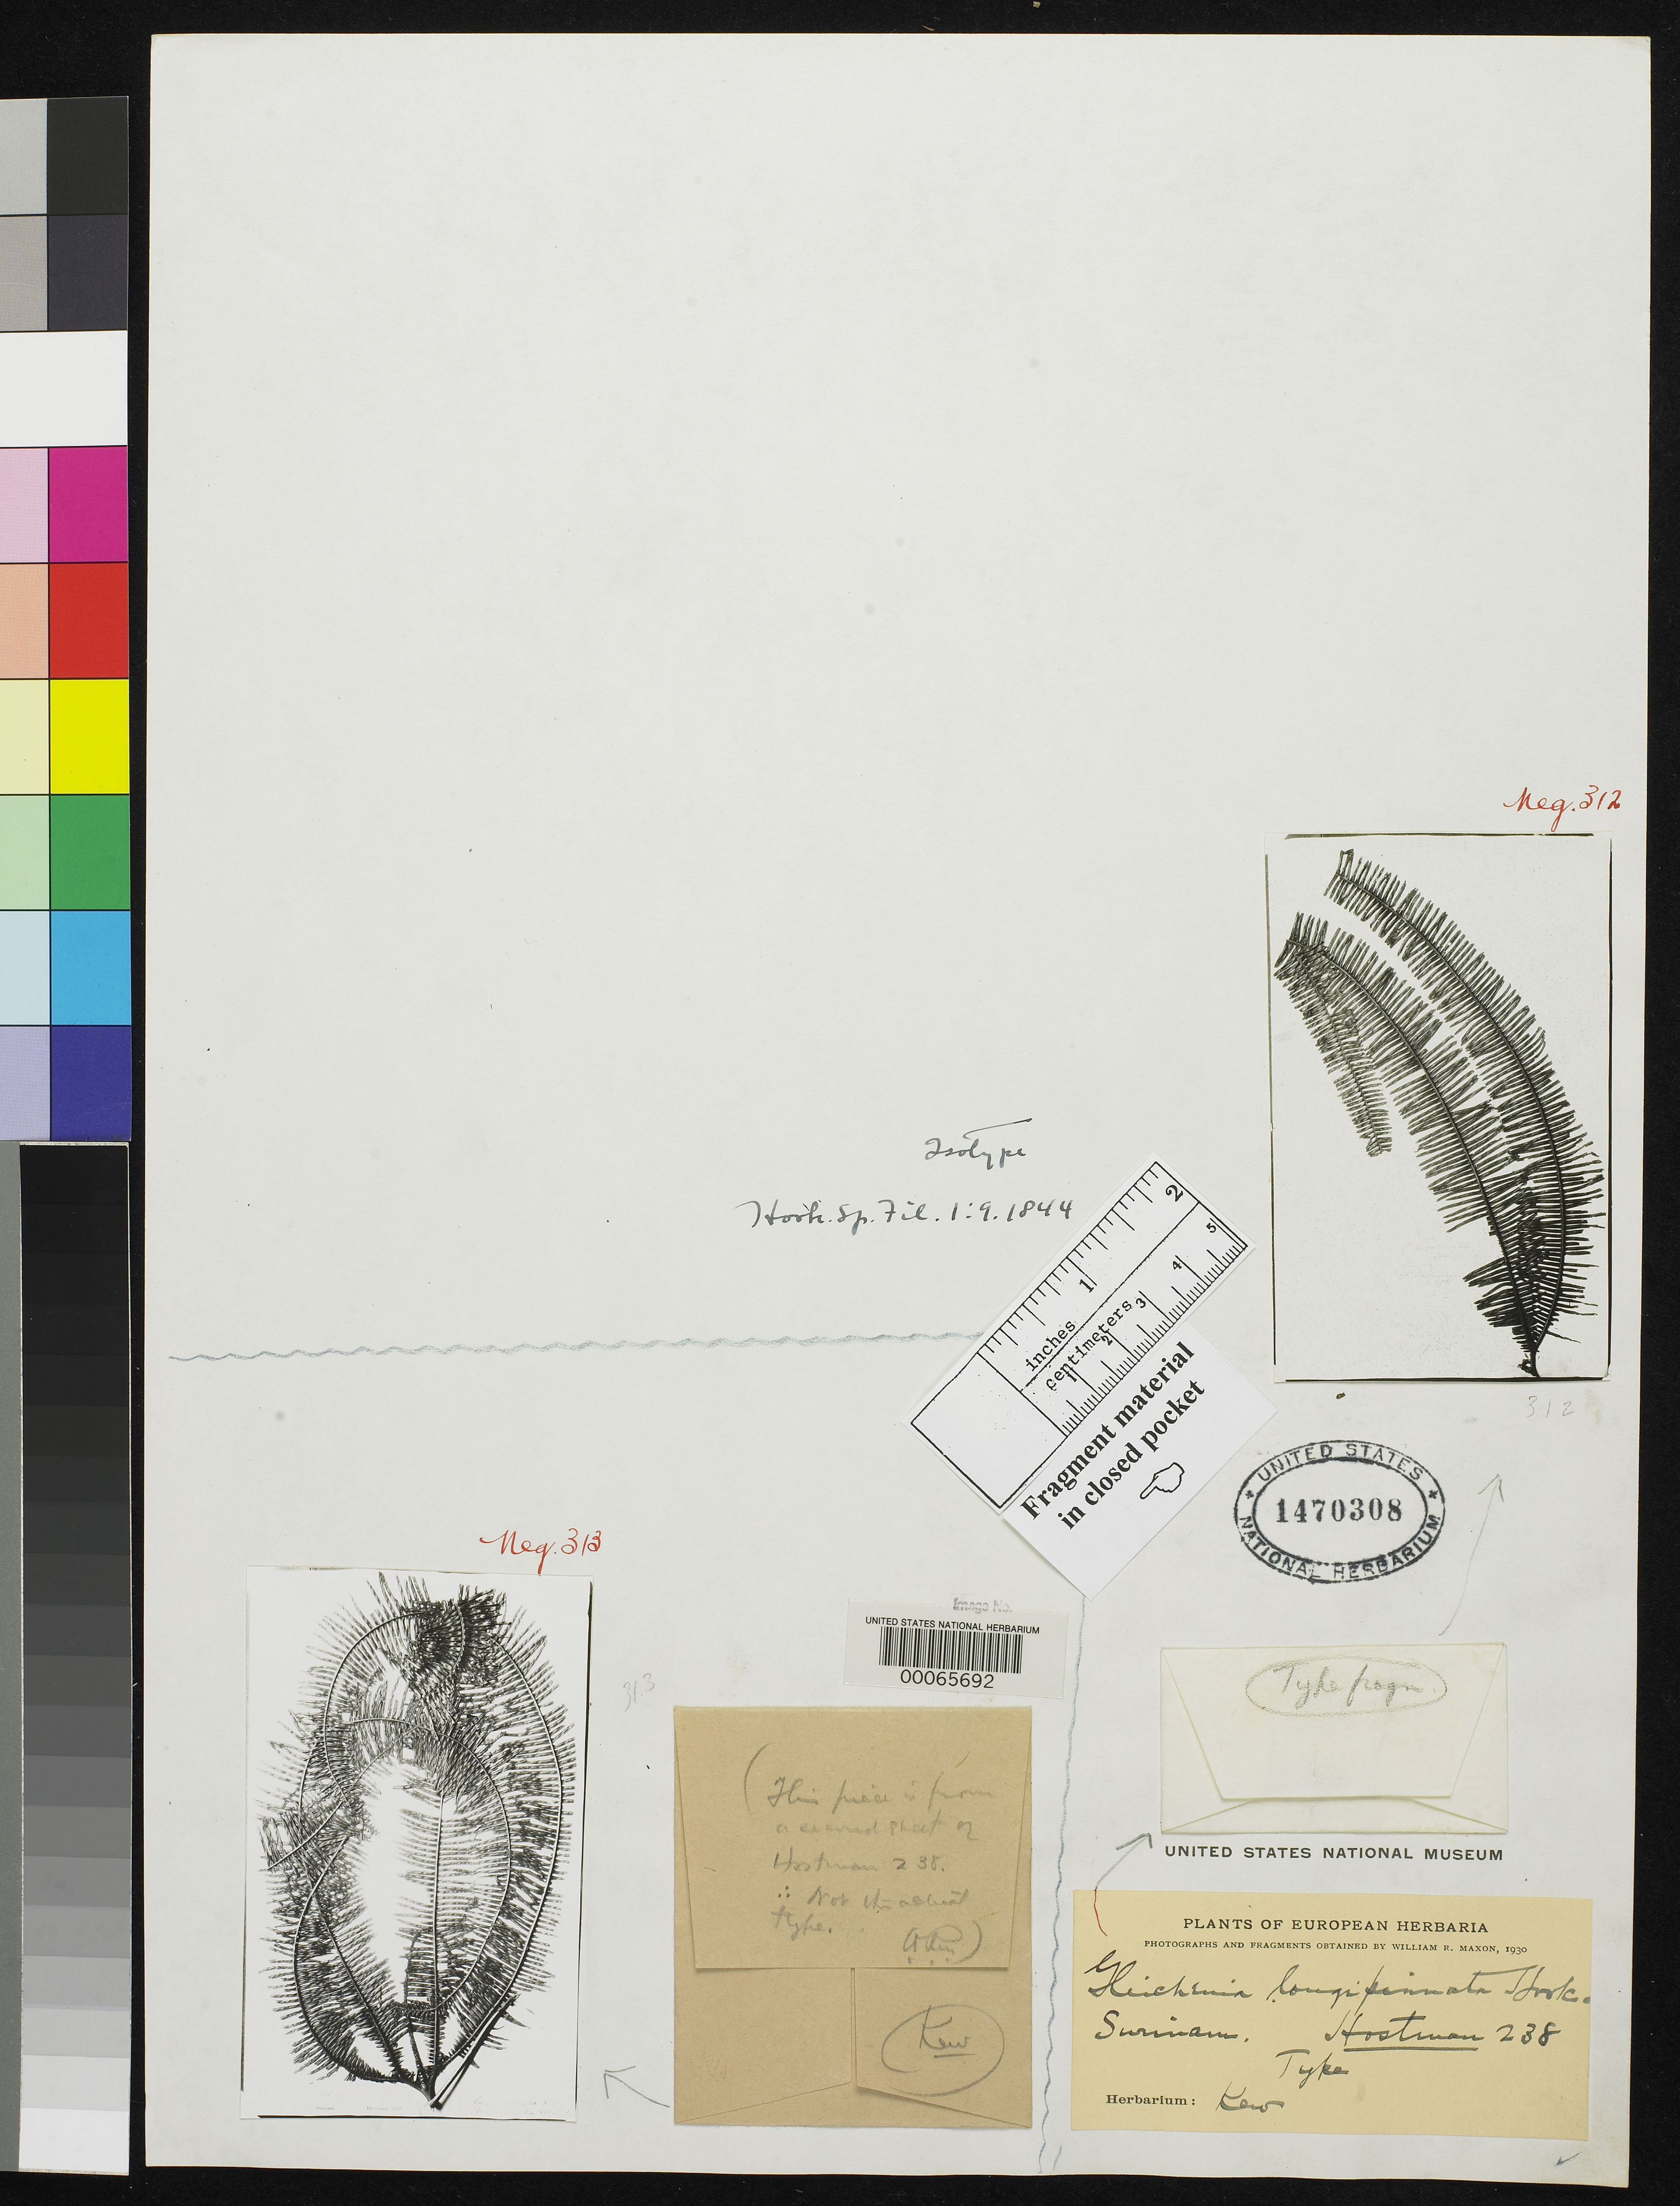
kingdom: Plantae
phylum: Tracheophyta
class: Polypodiopsida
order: Gleicheniales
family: Gleicheniaceae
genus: Gleichenia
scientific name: Gleichenia longipinnata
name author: Hook.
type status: Type Collection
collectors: F. Hostmann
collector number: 238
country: Suriname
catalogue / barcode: US 1470308